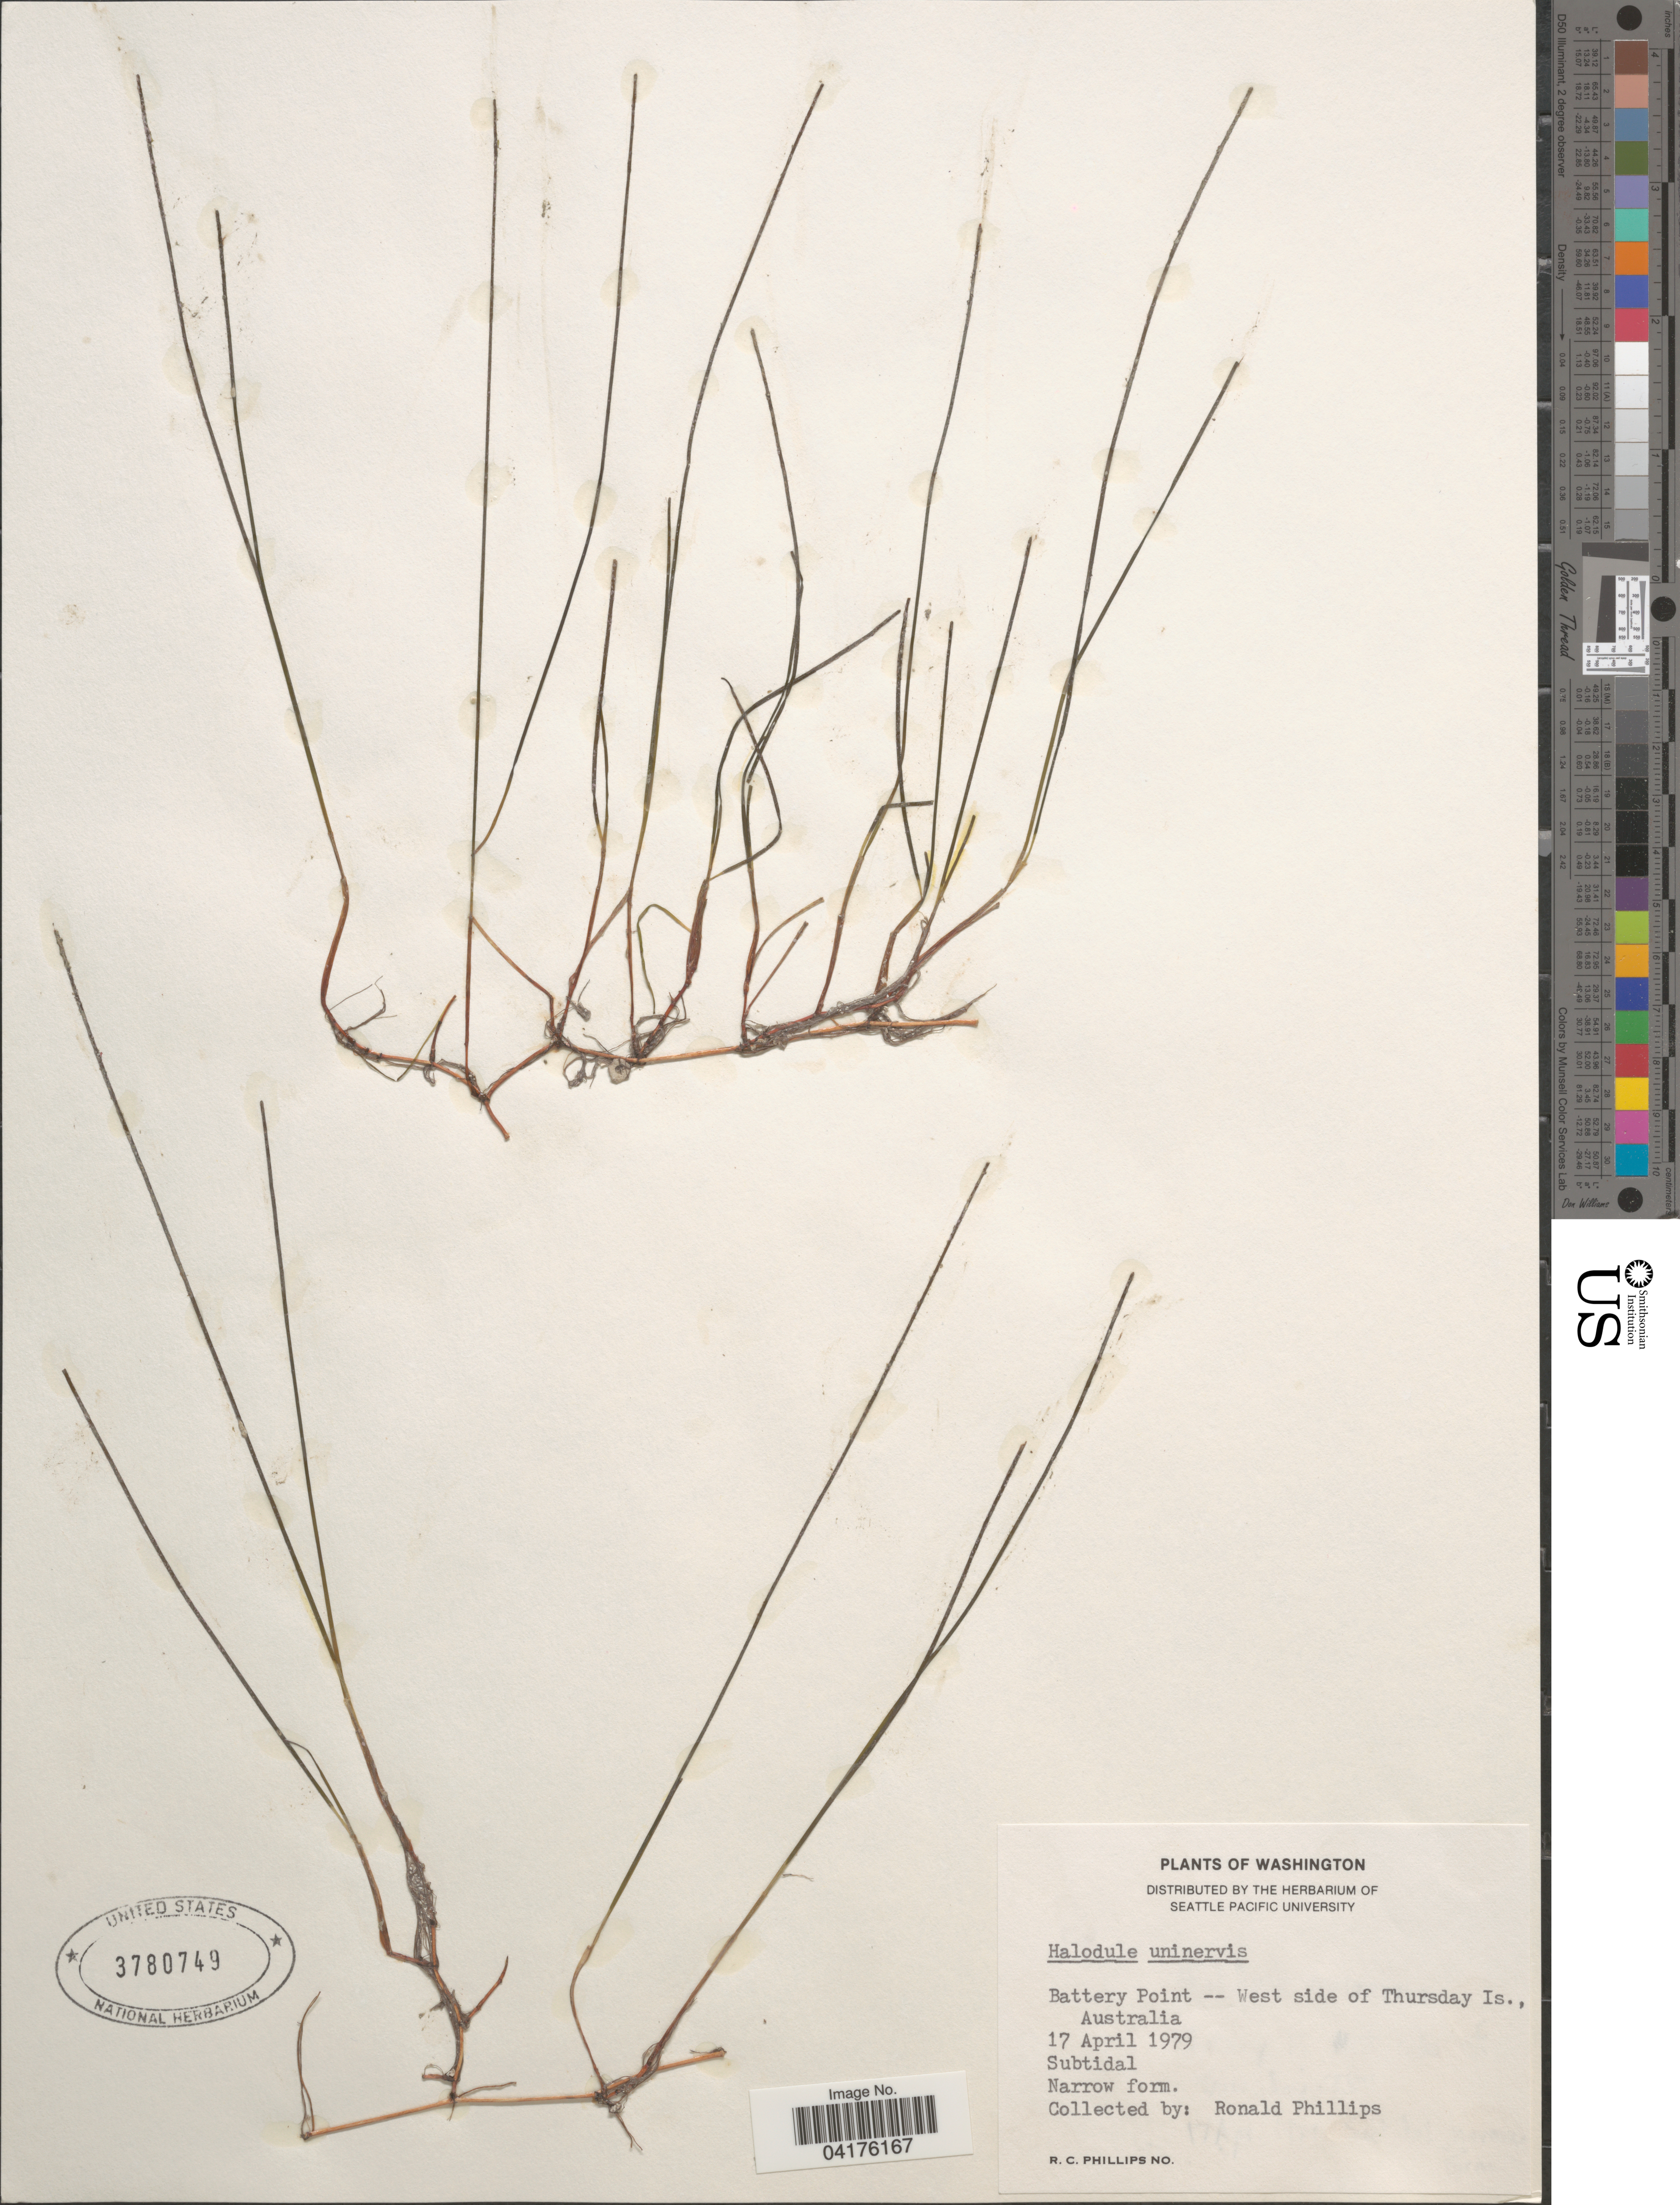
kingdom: Plantae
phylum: Tracheophyta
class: Liliopsida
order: Alismatales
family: Cymodoceaceae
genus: Halodule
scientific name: Halodule uninervis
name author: (Forssk.) Asch.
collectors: R. C. Phillips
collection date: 1979-04-17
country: Australia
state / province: Queensland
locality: Battery Point -- West side of Thursday Is.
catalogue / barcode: US 3780749